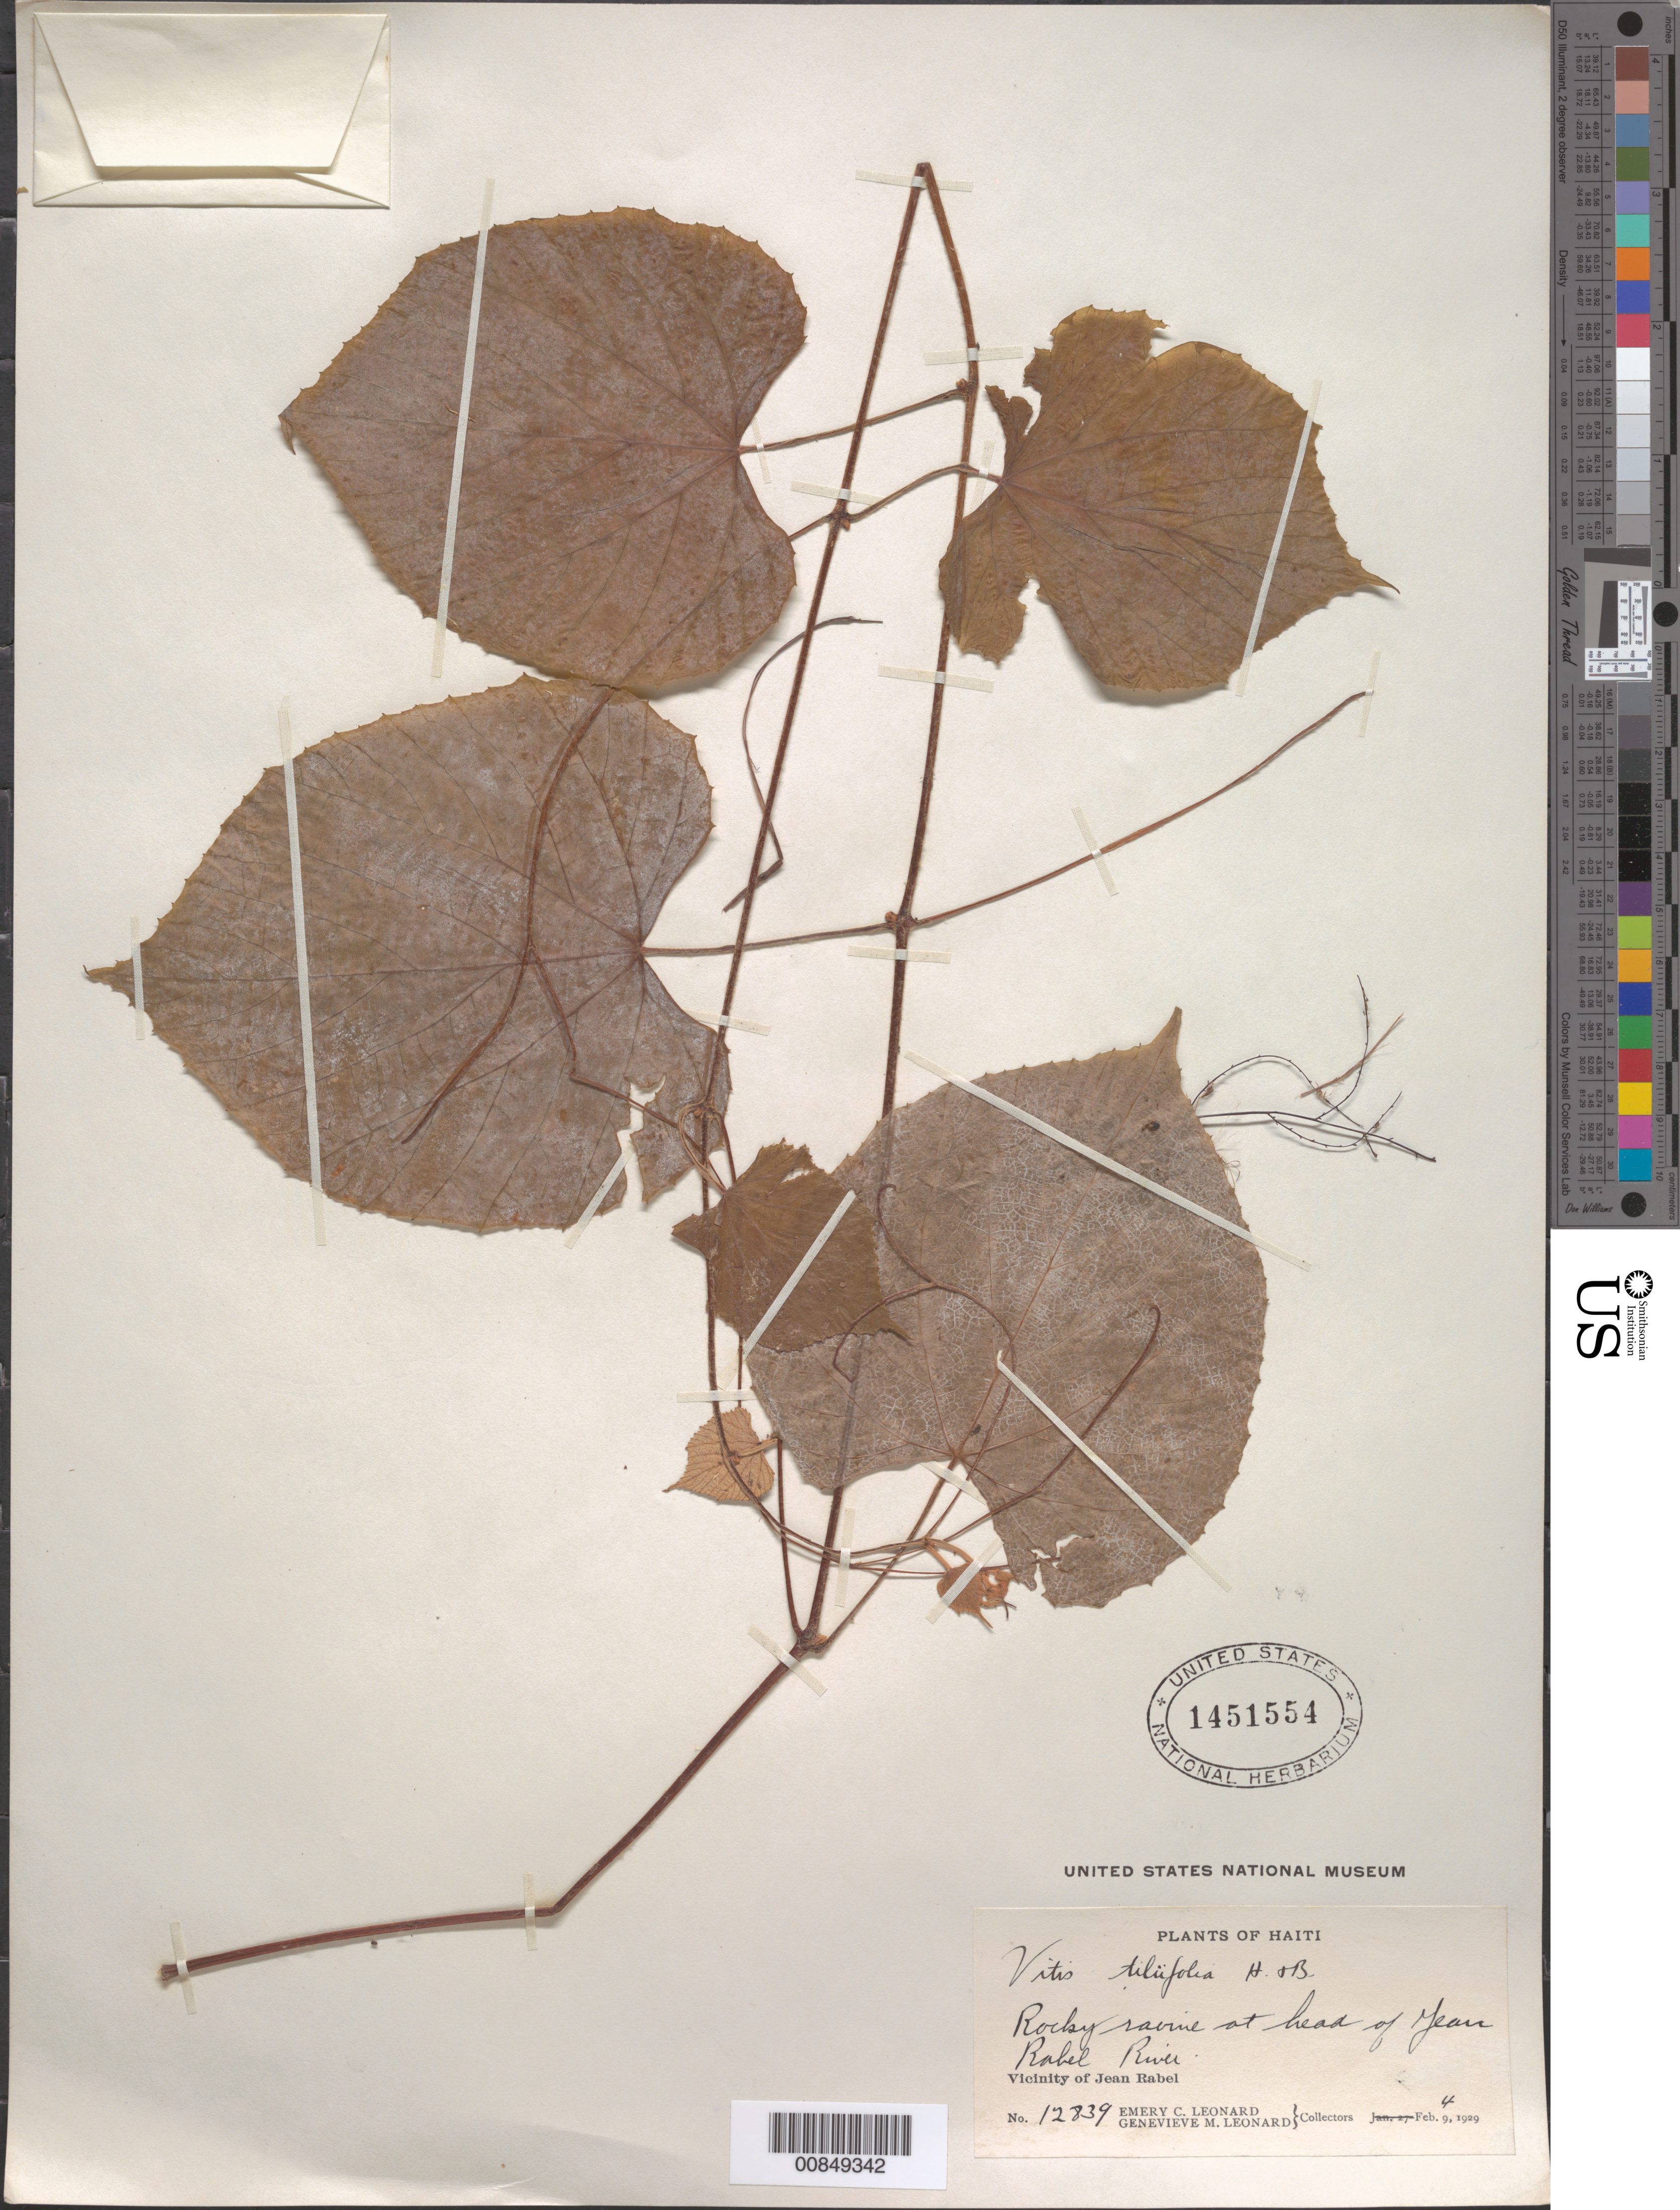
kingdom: Plantae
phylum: Tracheophyta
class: Magnoliopsida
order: Vitales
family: Vitaceae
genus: Vitis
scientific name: Vitis tiliifolia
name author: Humb. & Bonpl. ex Schult.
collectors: E. C. Leonard & G. M. Leonard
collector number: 12839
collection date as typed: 04 Feb 1929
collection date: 1929-02-04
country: Haiti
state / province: Nord-Ouest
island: Hispaniola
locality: Vicinity of Jean Rabel, head of Jean Rabel River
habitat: Rocky ravine at head of river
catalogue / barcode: US 1451554